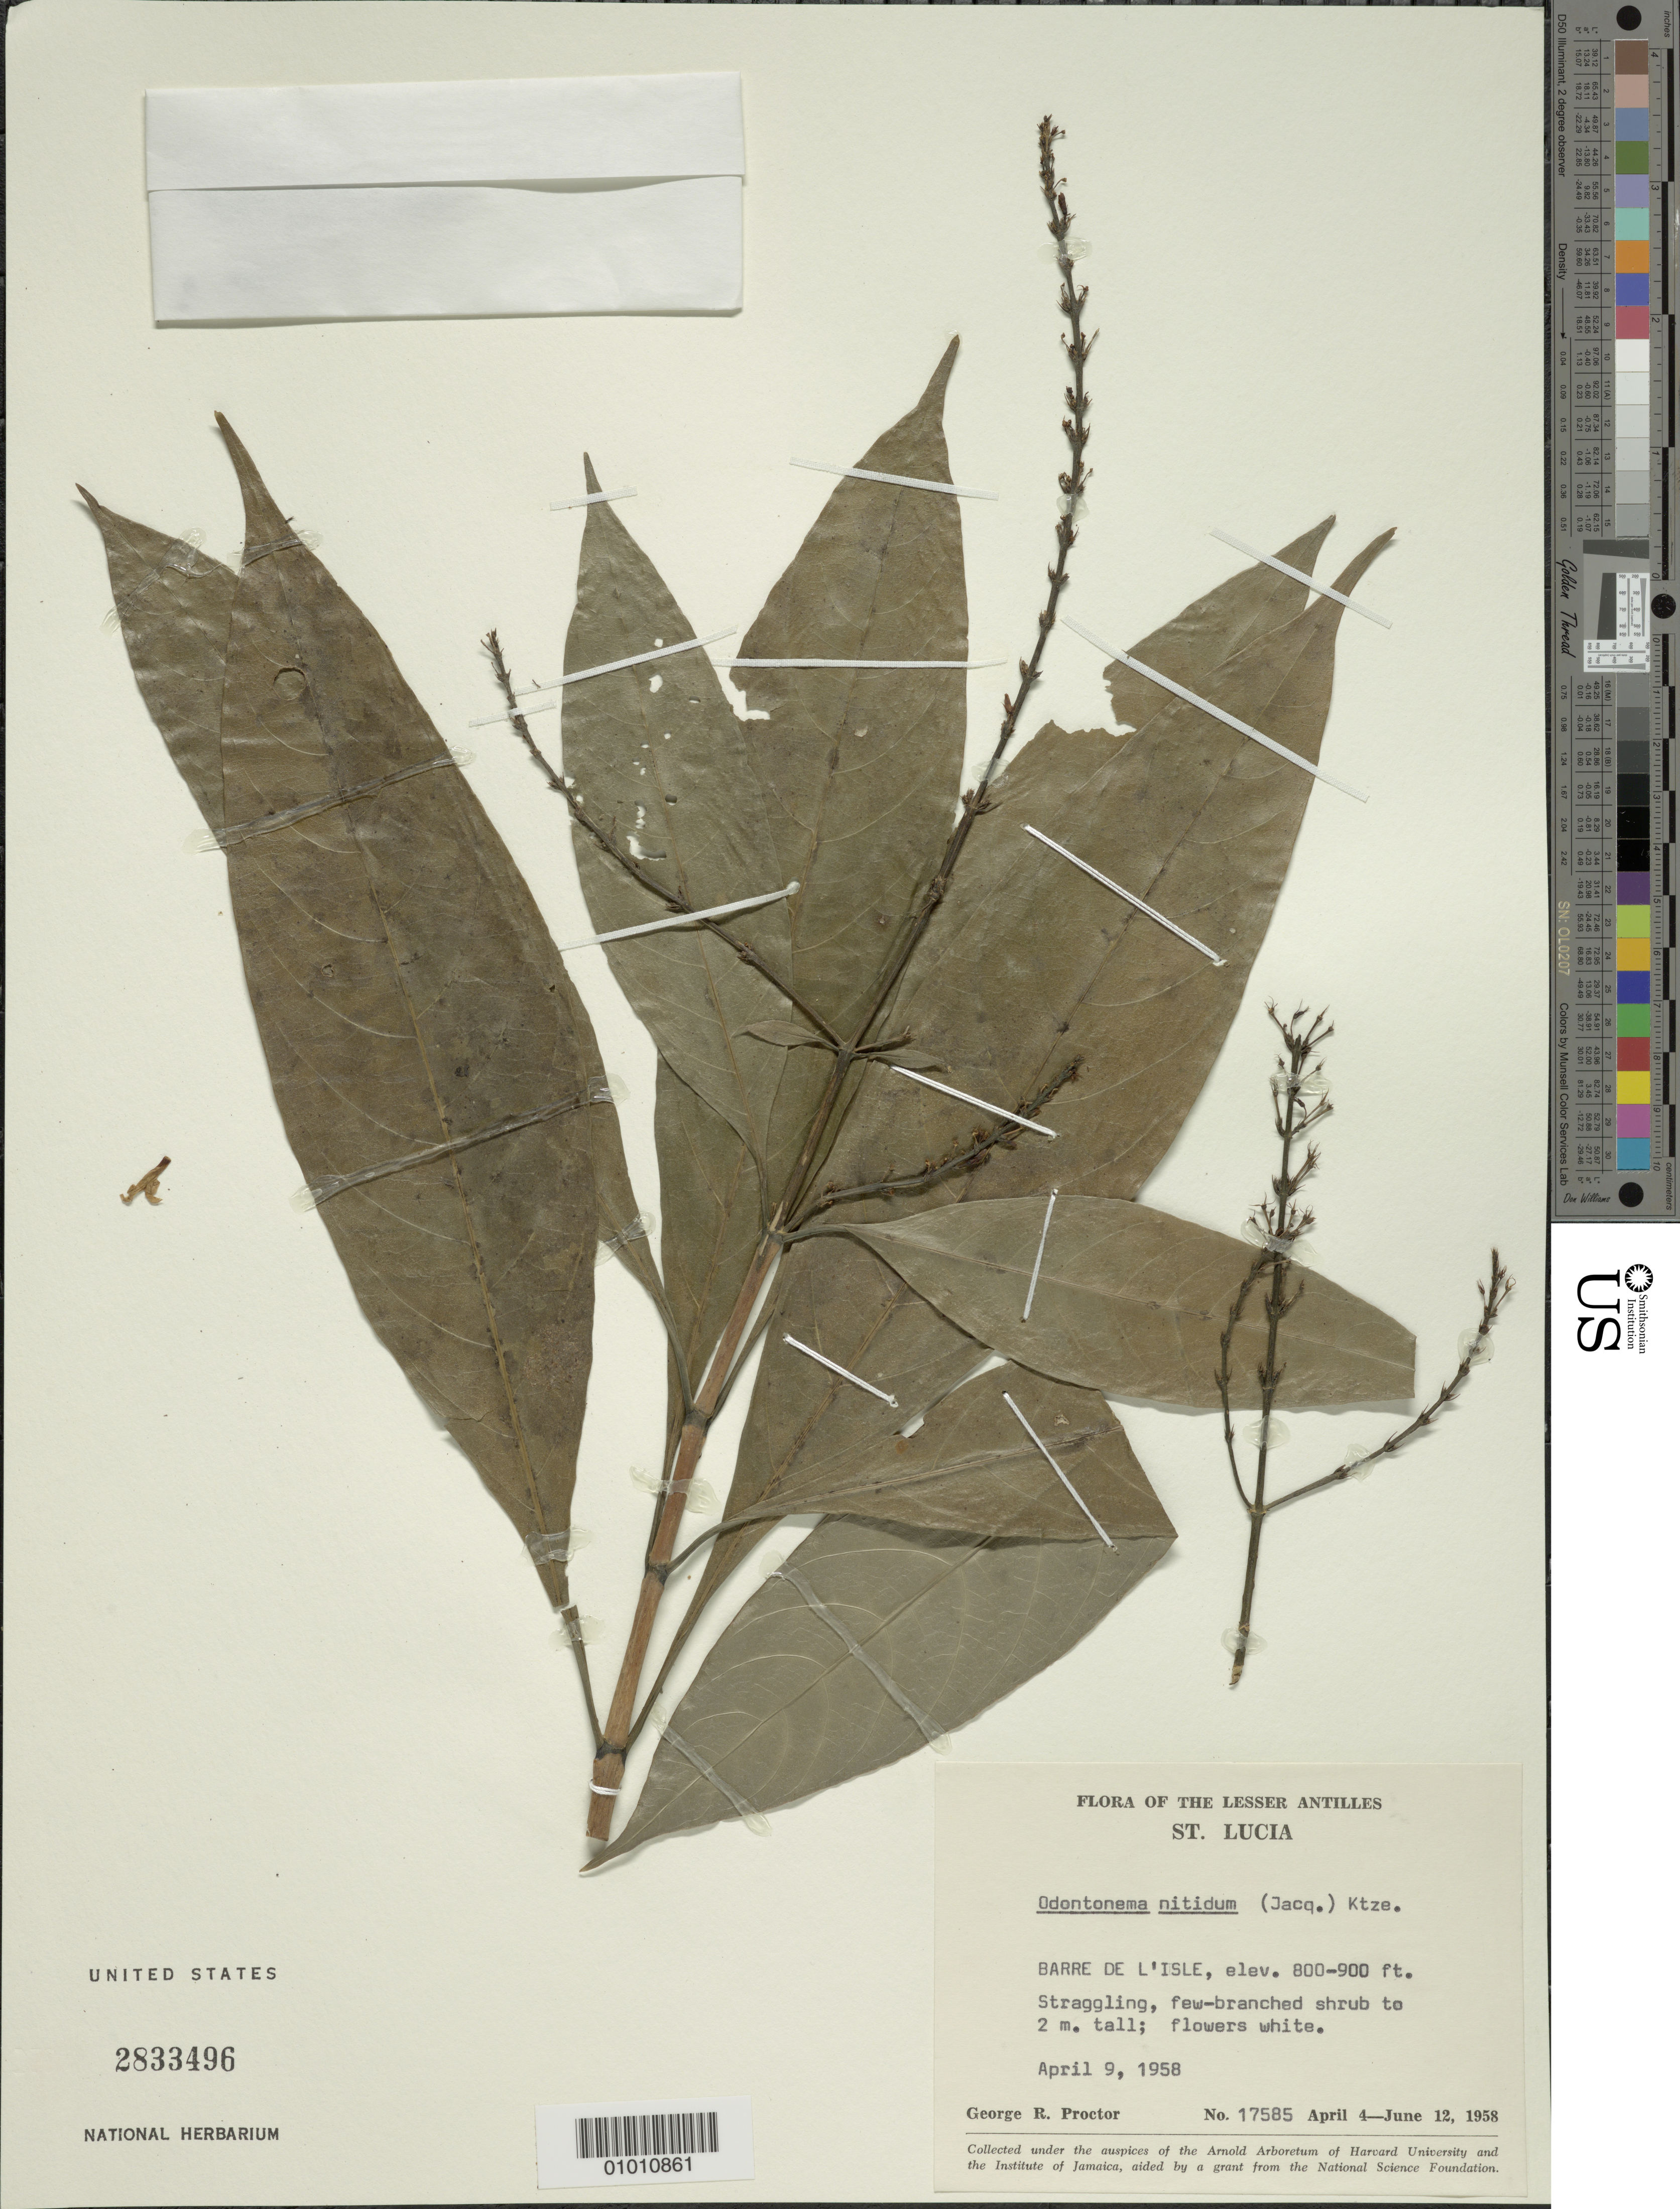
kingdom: Plantae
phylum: Tracheophyta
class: Magnoliopsida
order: Lamiales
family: Acanthaceae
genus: Odontonema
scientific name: Odontonema nitidum var. album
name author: (Stehlé) V.M. Baum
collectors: G. R. Proctor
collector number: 17585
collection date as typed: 09 Apr 1957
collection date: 1957-04-09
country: St. Lucia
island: St. Lucia I.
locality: Barre de l'Isle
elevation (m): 244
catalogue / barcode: US 2833496